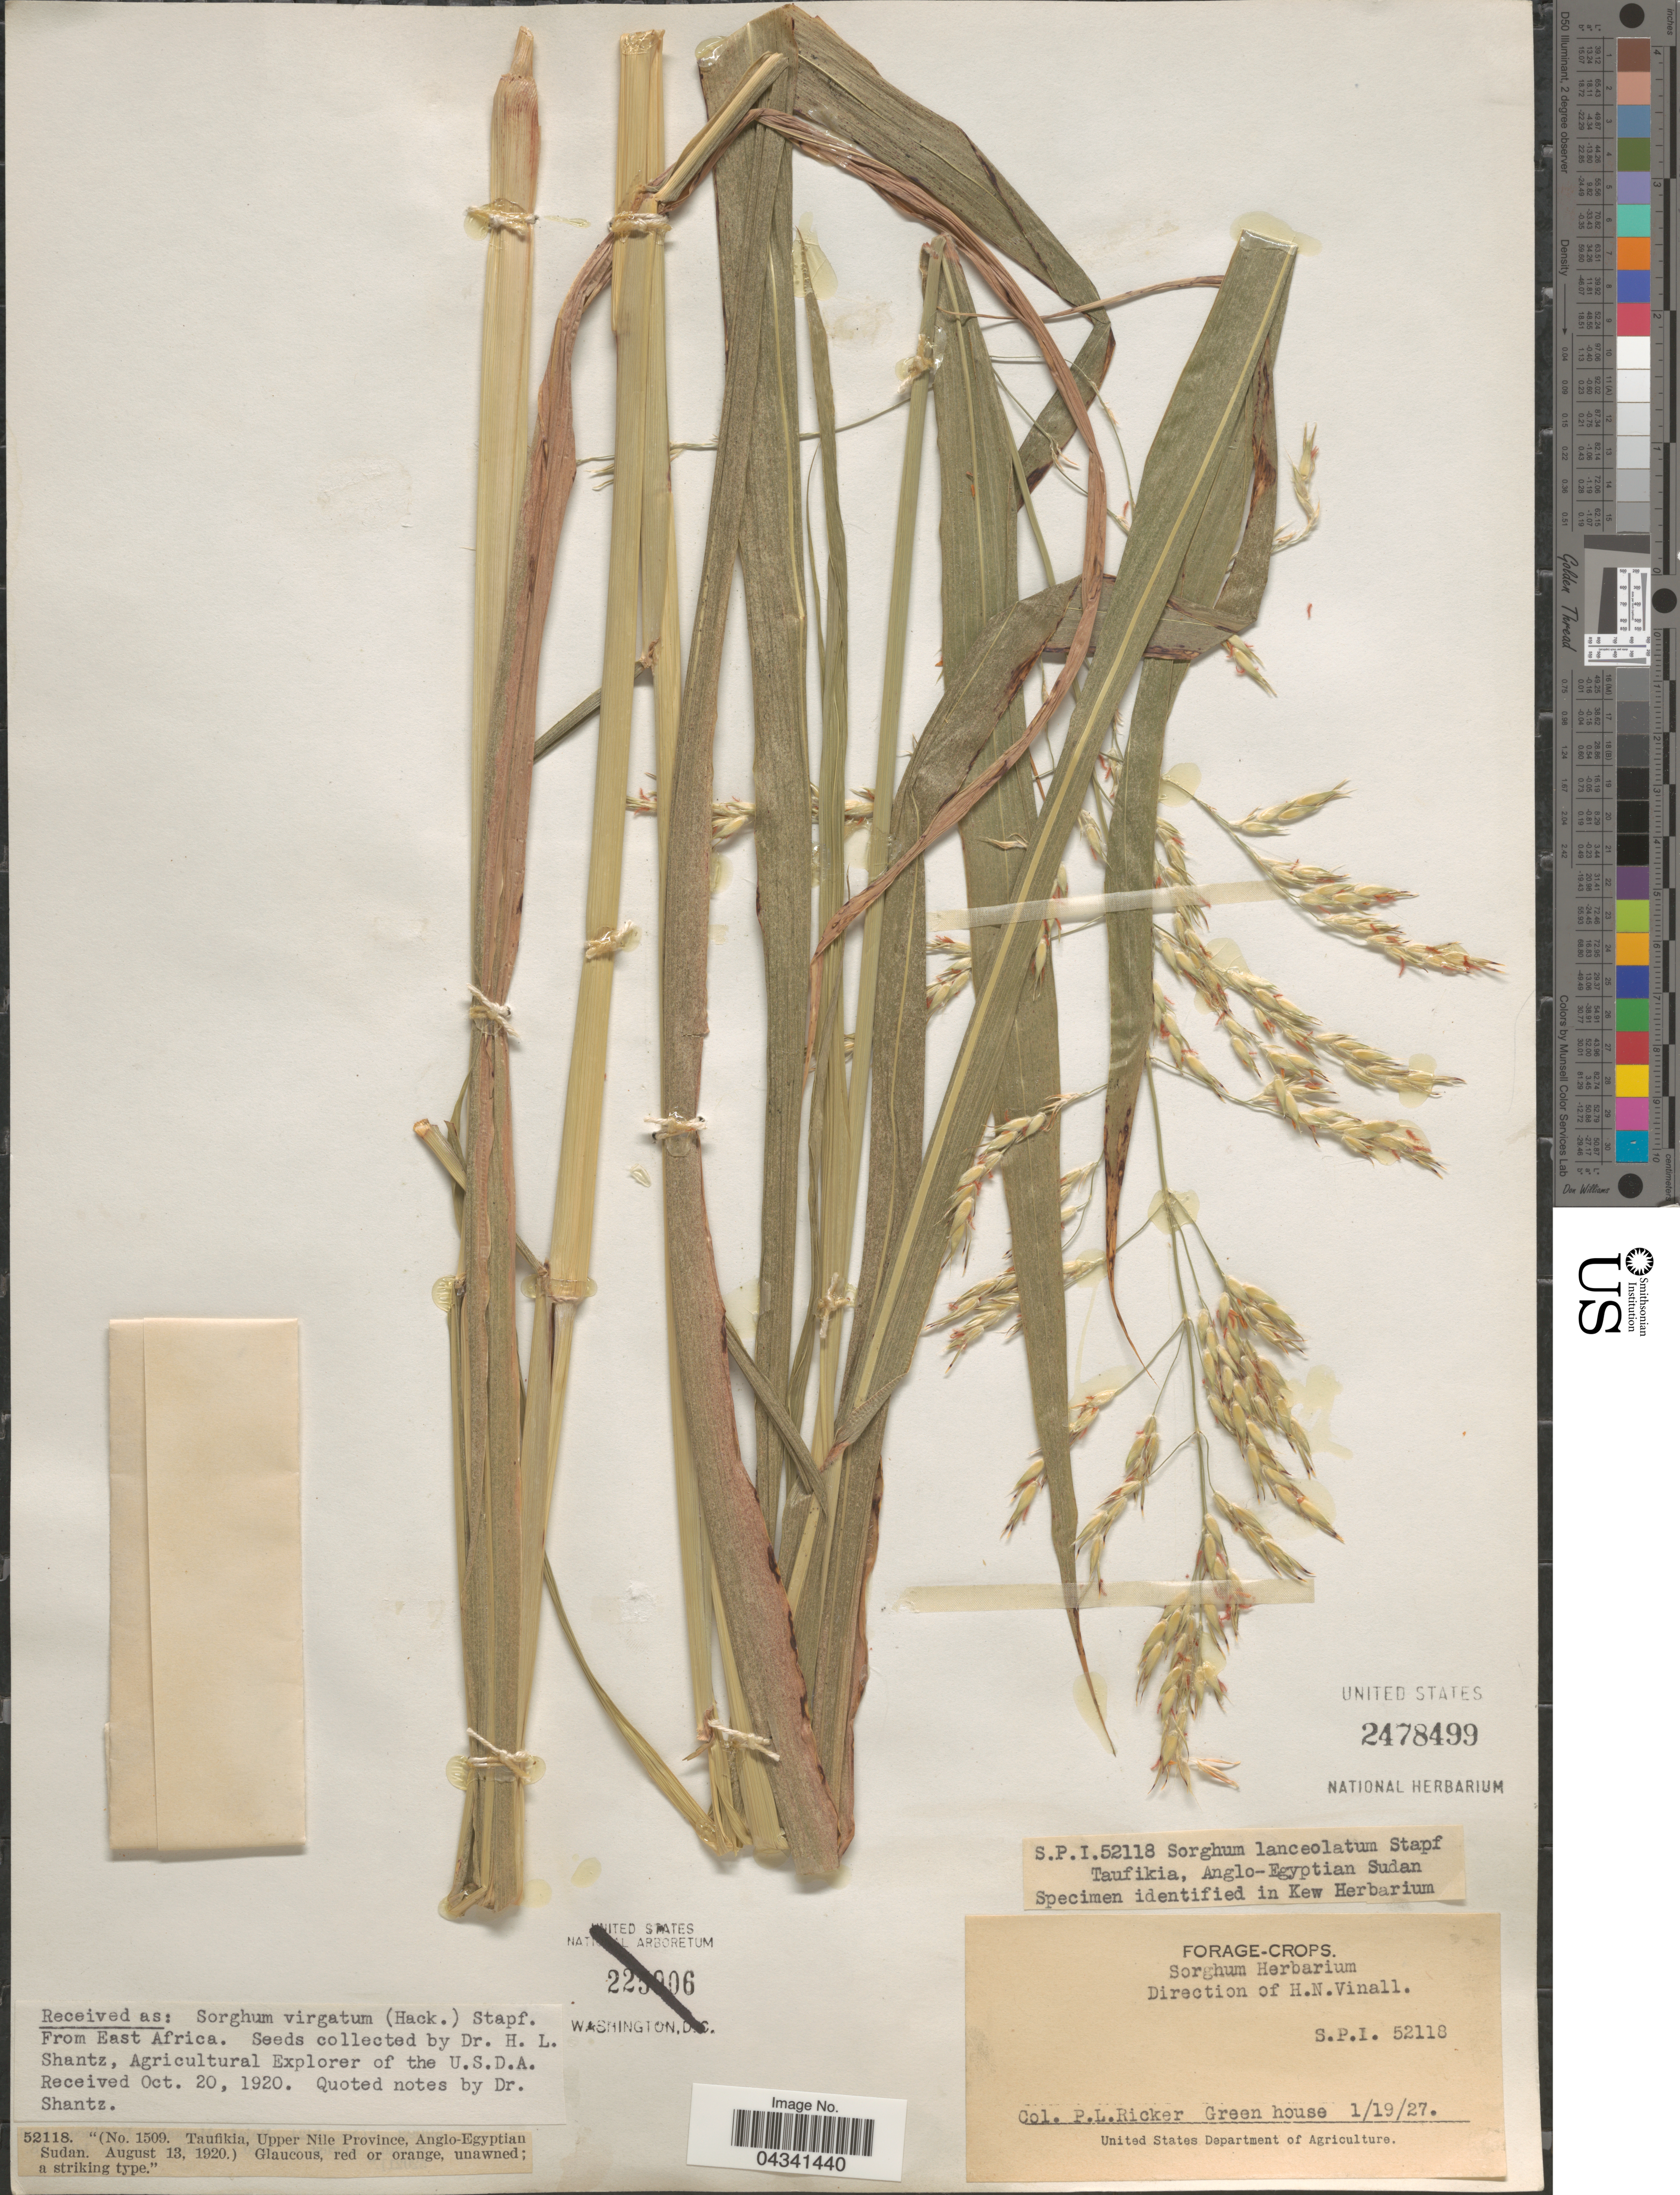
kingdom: Plantae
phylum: Tracheophyta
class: Liliopsida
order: Poales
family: Poaceae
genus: Sorghum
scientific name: Sorghum arundinaceum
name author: (Desv.) Stapf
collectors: P. Ricker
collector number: S.P.I. 52118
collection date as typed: Transcribed d/m/y: 19/1/27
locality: Green house.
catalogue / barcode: US 2478499